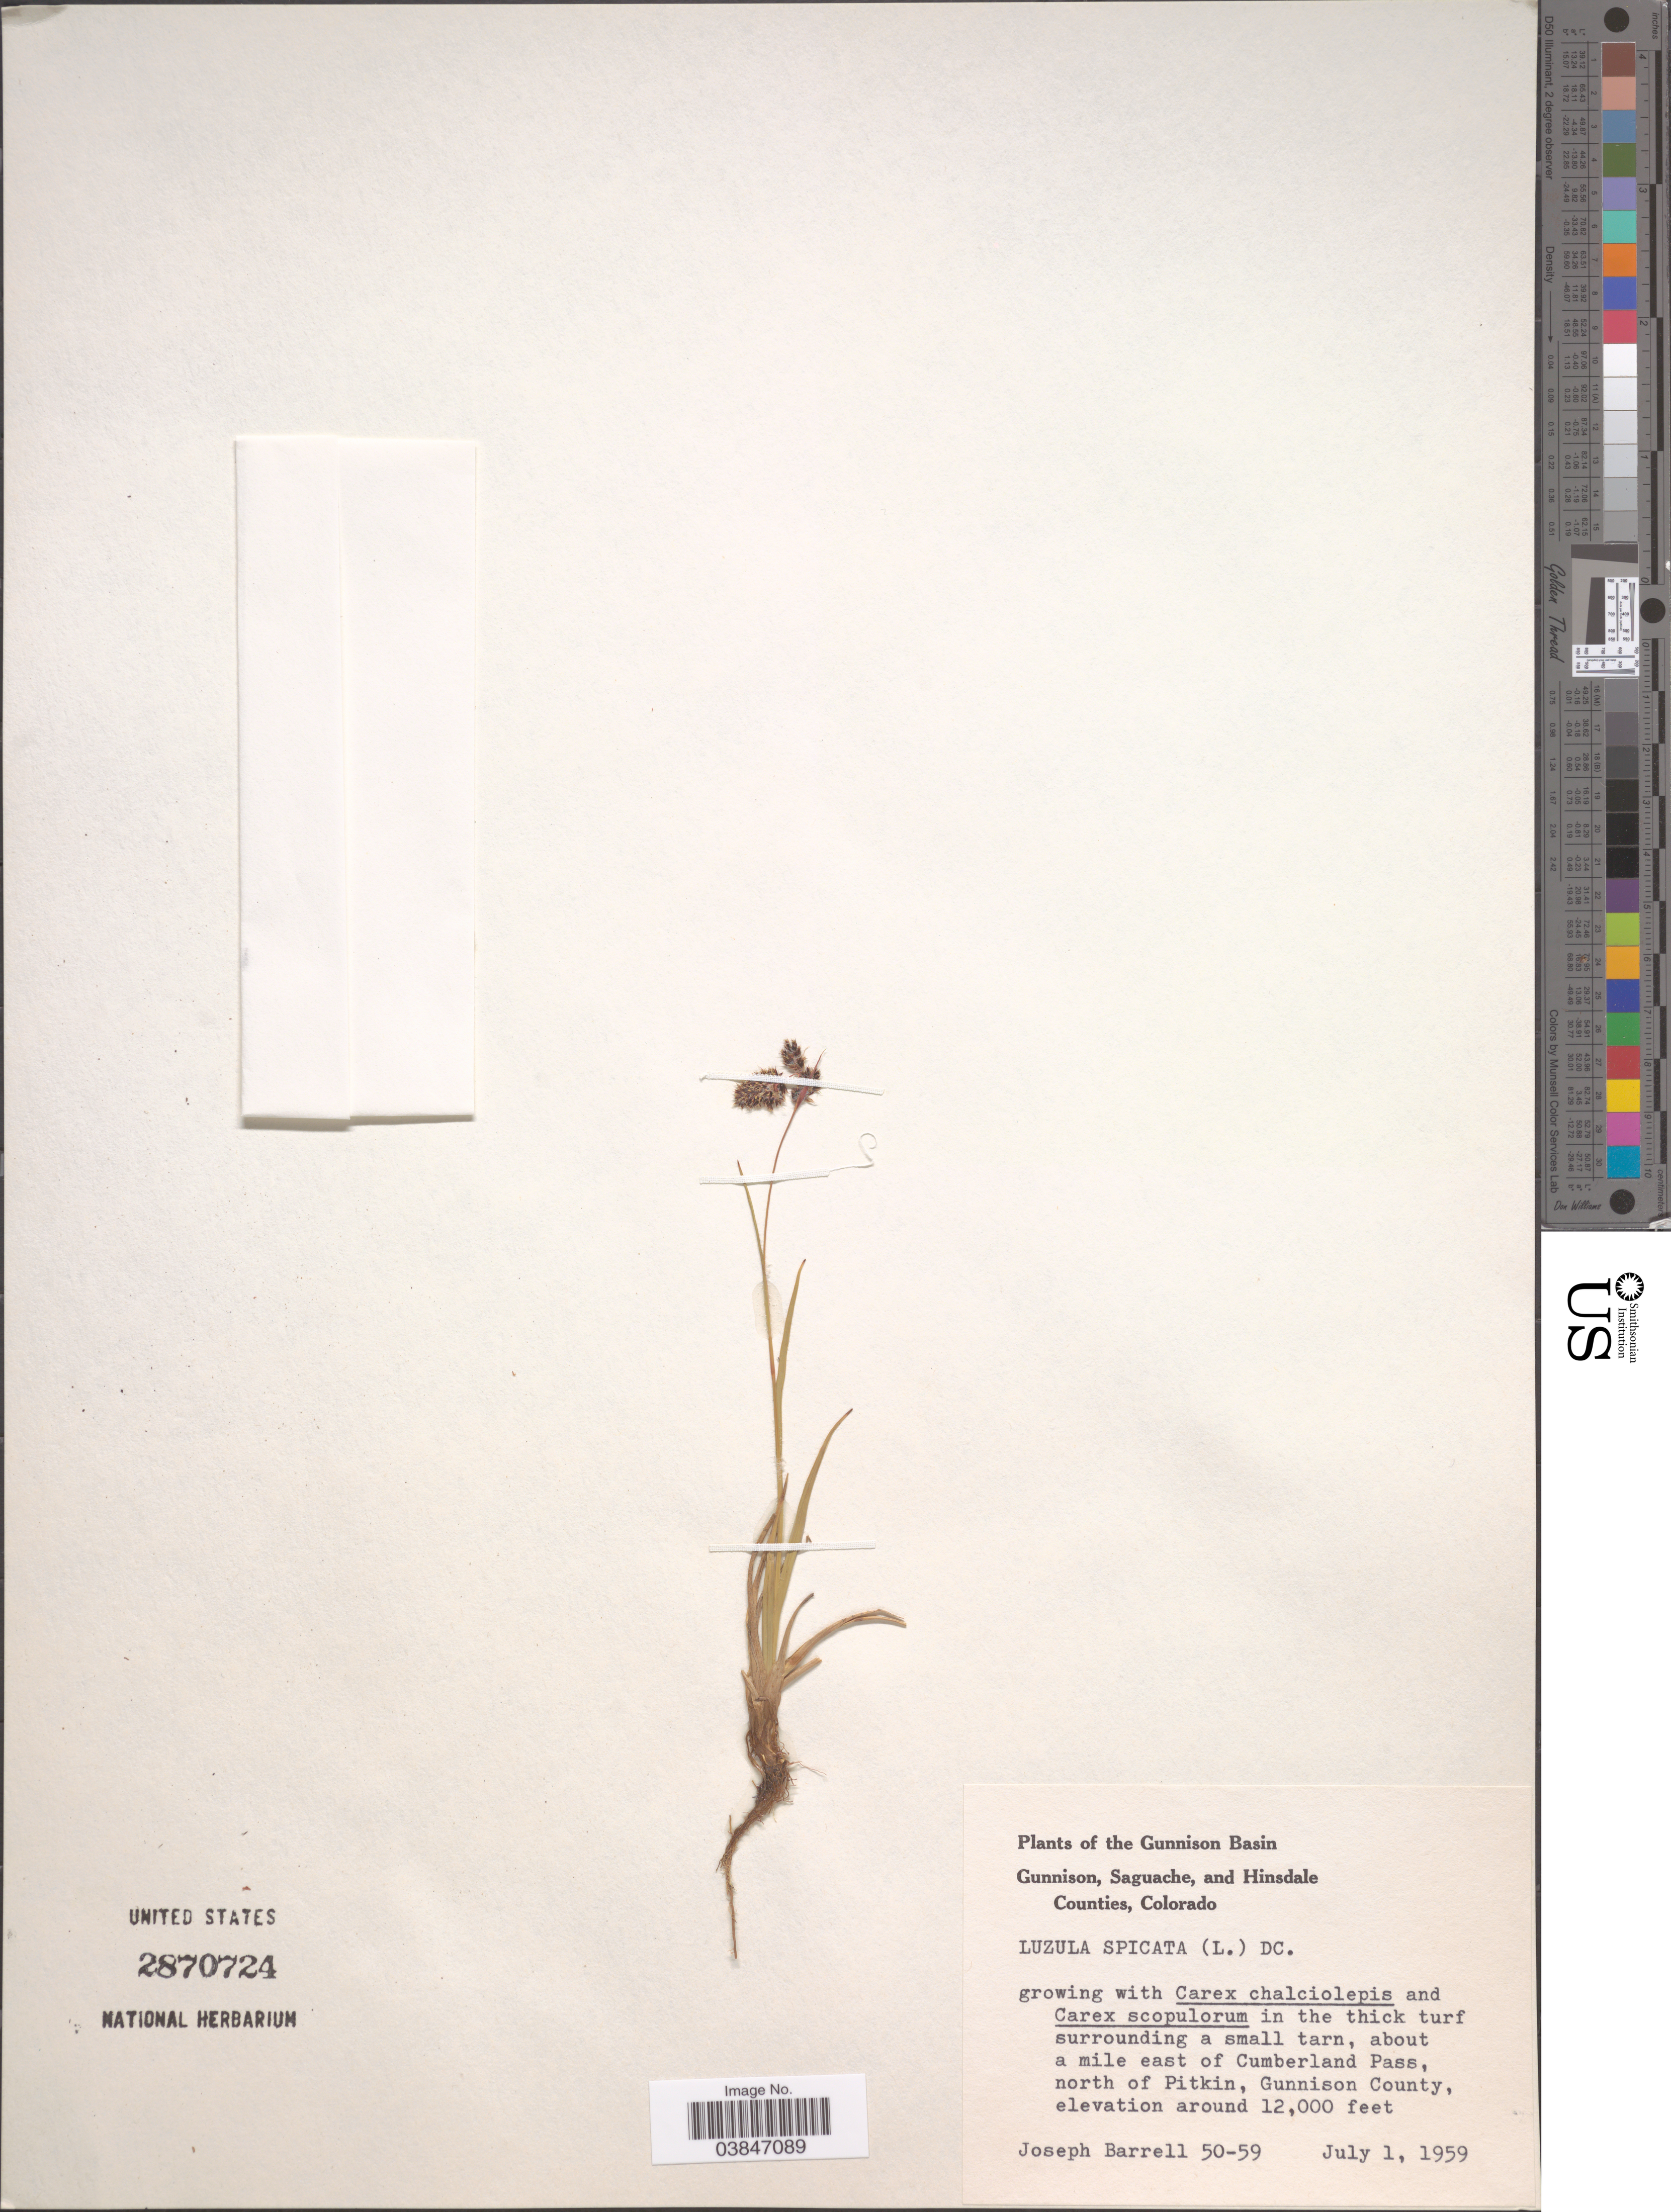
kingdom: Plantae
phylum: Tracheophyta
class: Liliopsida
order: Poales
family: Juncaceae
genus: Luzula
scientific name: Luzula spicata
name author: (L.) DC.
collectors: J. Barrell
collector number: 50-59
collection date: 1959-07-01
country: United States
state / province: Colorado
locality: About a mile east of Cumberland Pass, north of Pitkin, Gunnison County.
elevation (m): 3658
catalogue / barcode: US 2870724